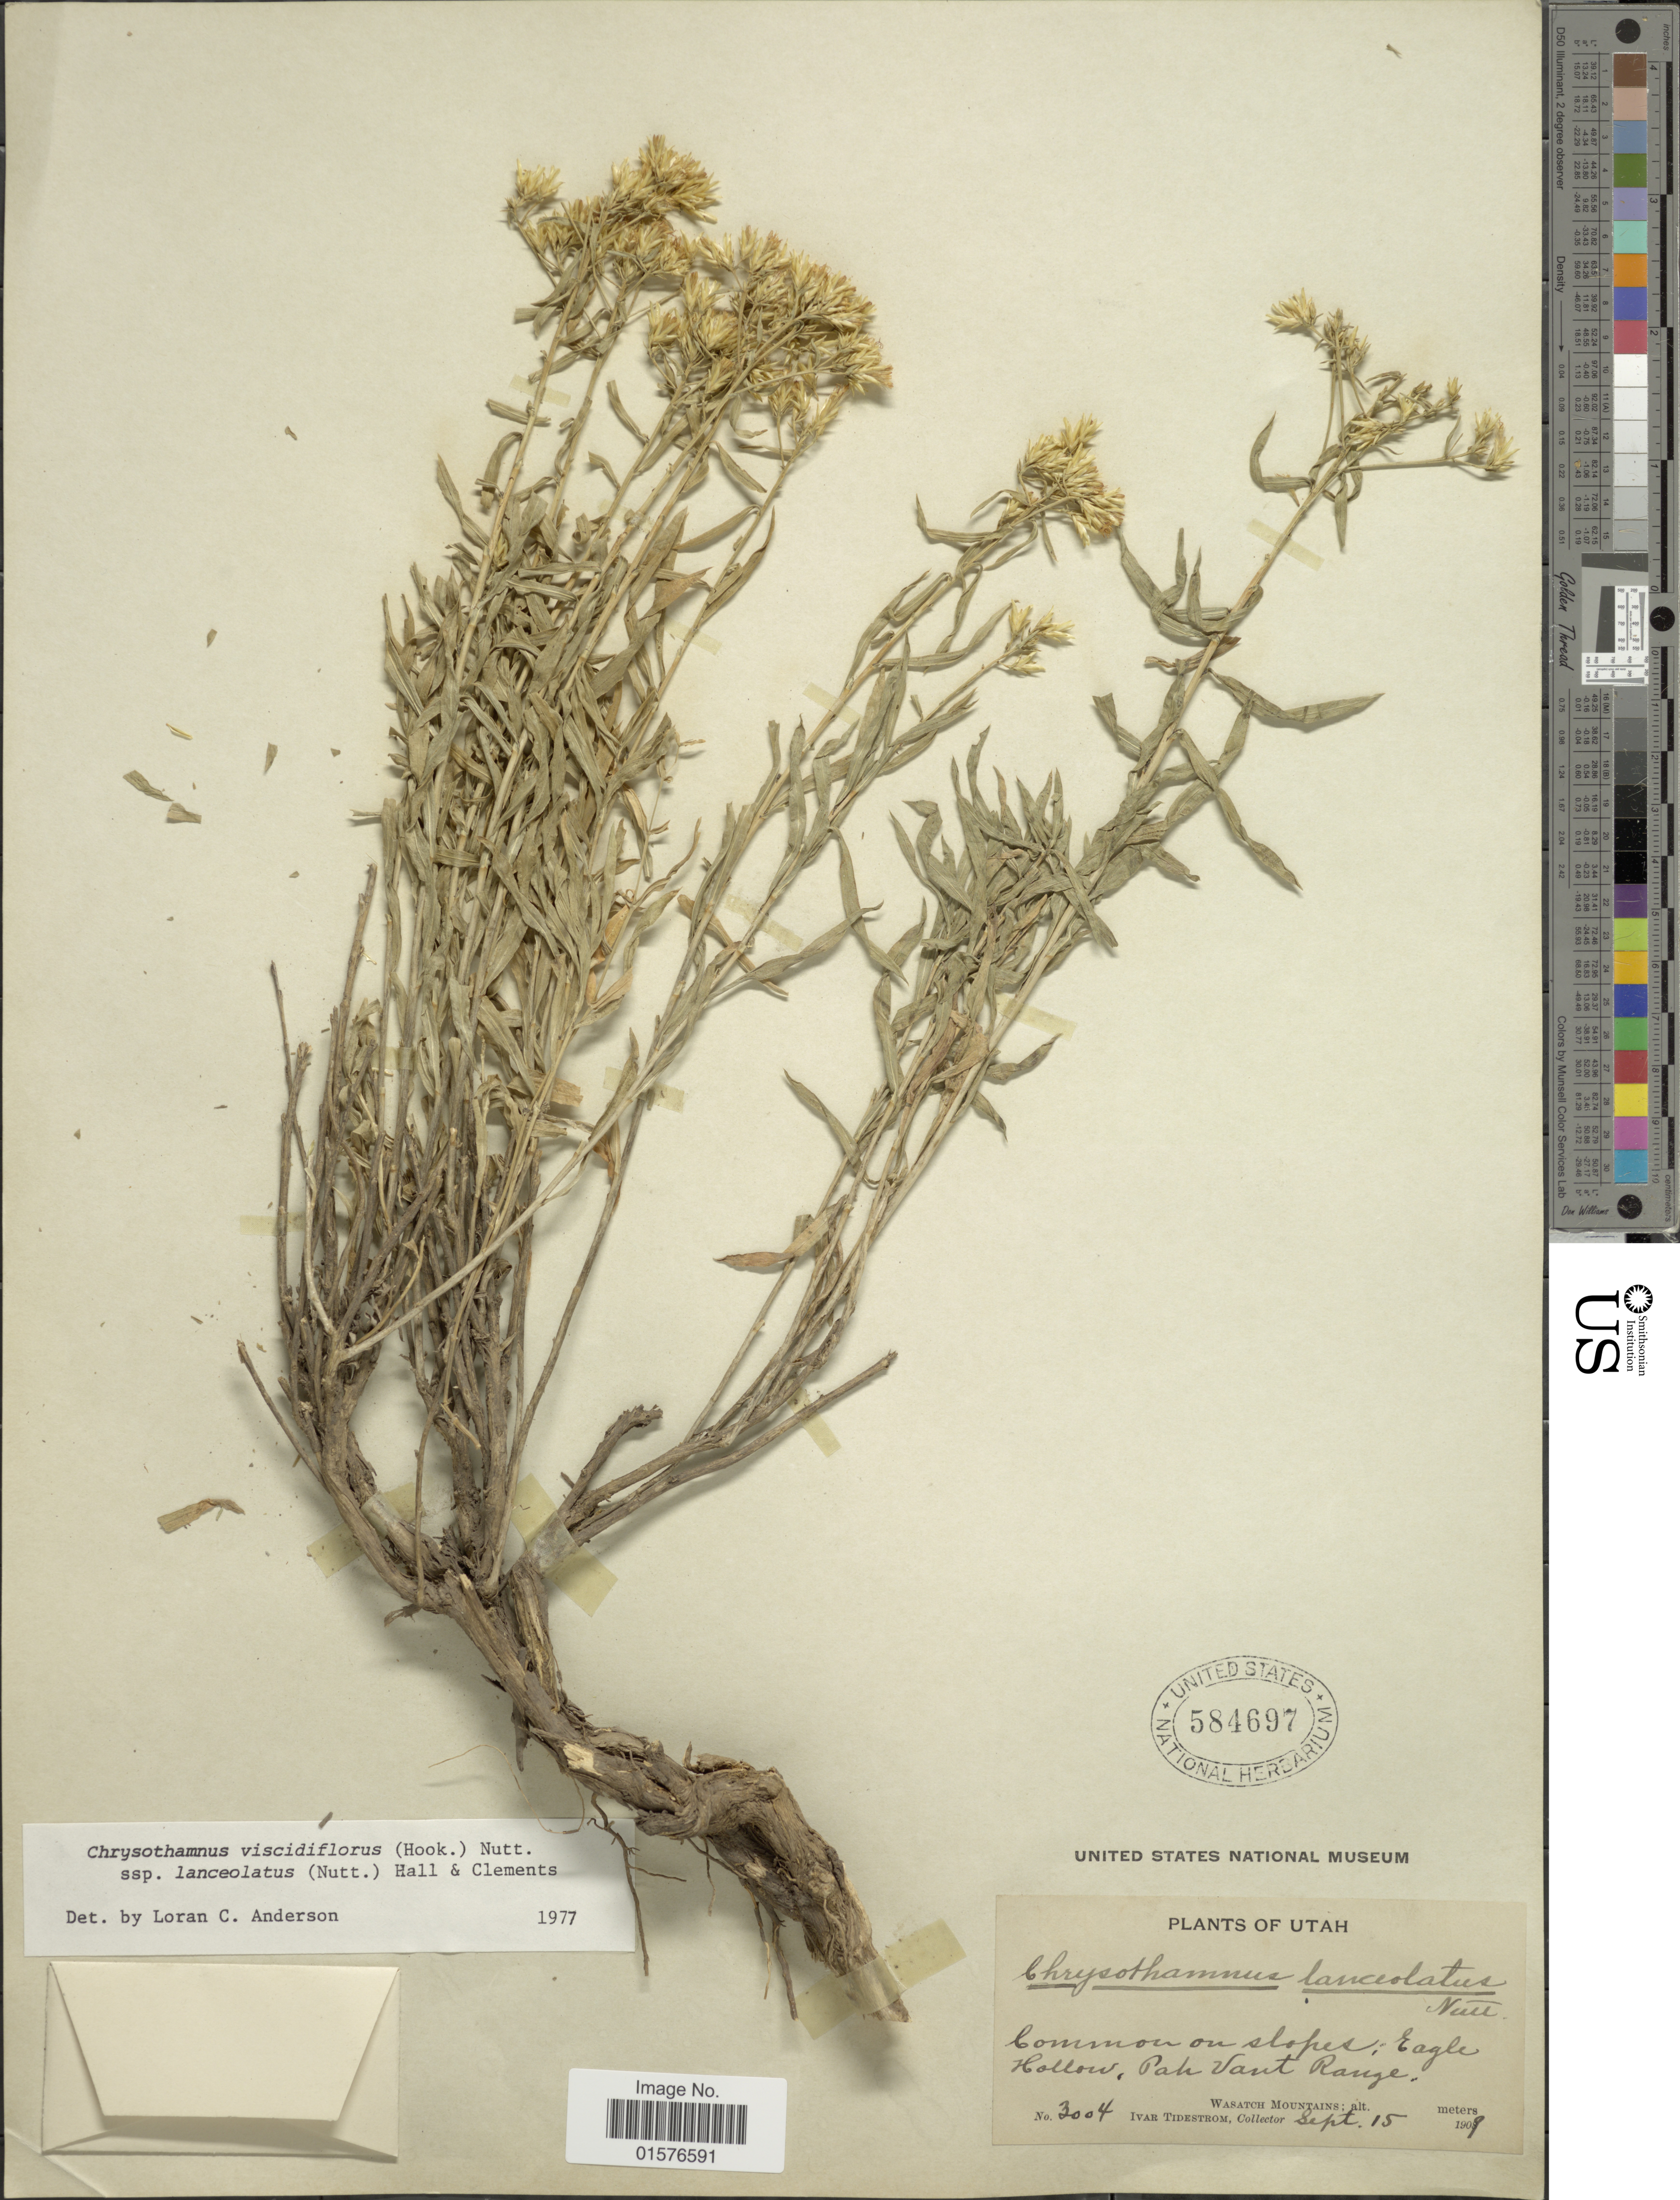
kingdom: Plantae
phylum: Tracheophyta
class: Magnoliopsida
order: Asterales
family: Asteraceae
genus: Chrysothamnus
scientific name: Chrysothamnus viscidiflorus subsp. lanceolatus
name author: (Nutt.) H.M. Hall & Clem.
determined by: Urbatsch, Lowell E., Curator (LSU), Louisiana State University (UNITED STATES)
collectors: I. F. Tidestrom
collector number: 3004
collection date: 1909-09-15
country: United States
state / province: Utah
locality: Eagle Hollow, Pak Vant Range. Wasatch Mountains.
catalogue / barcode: US 584697